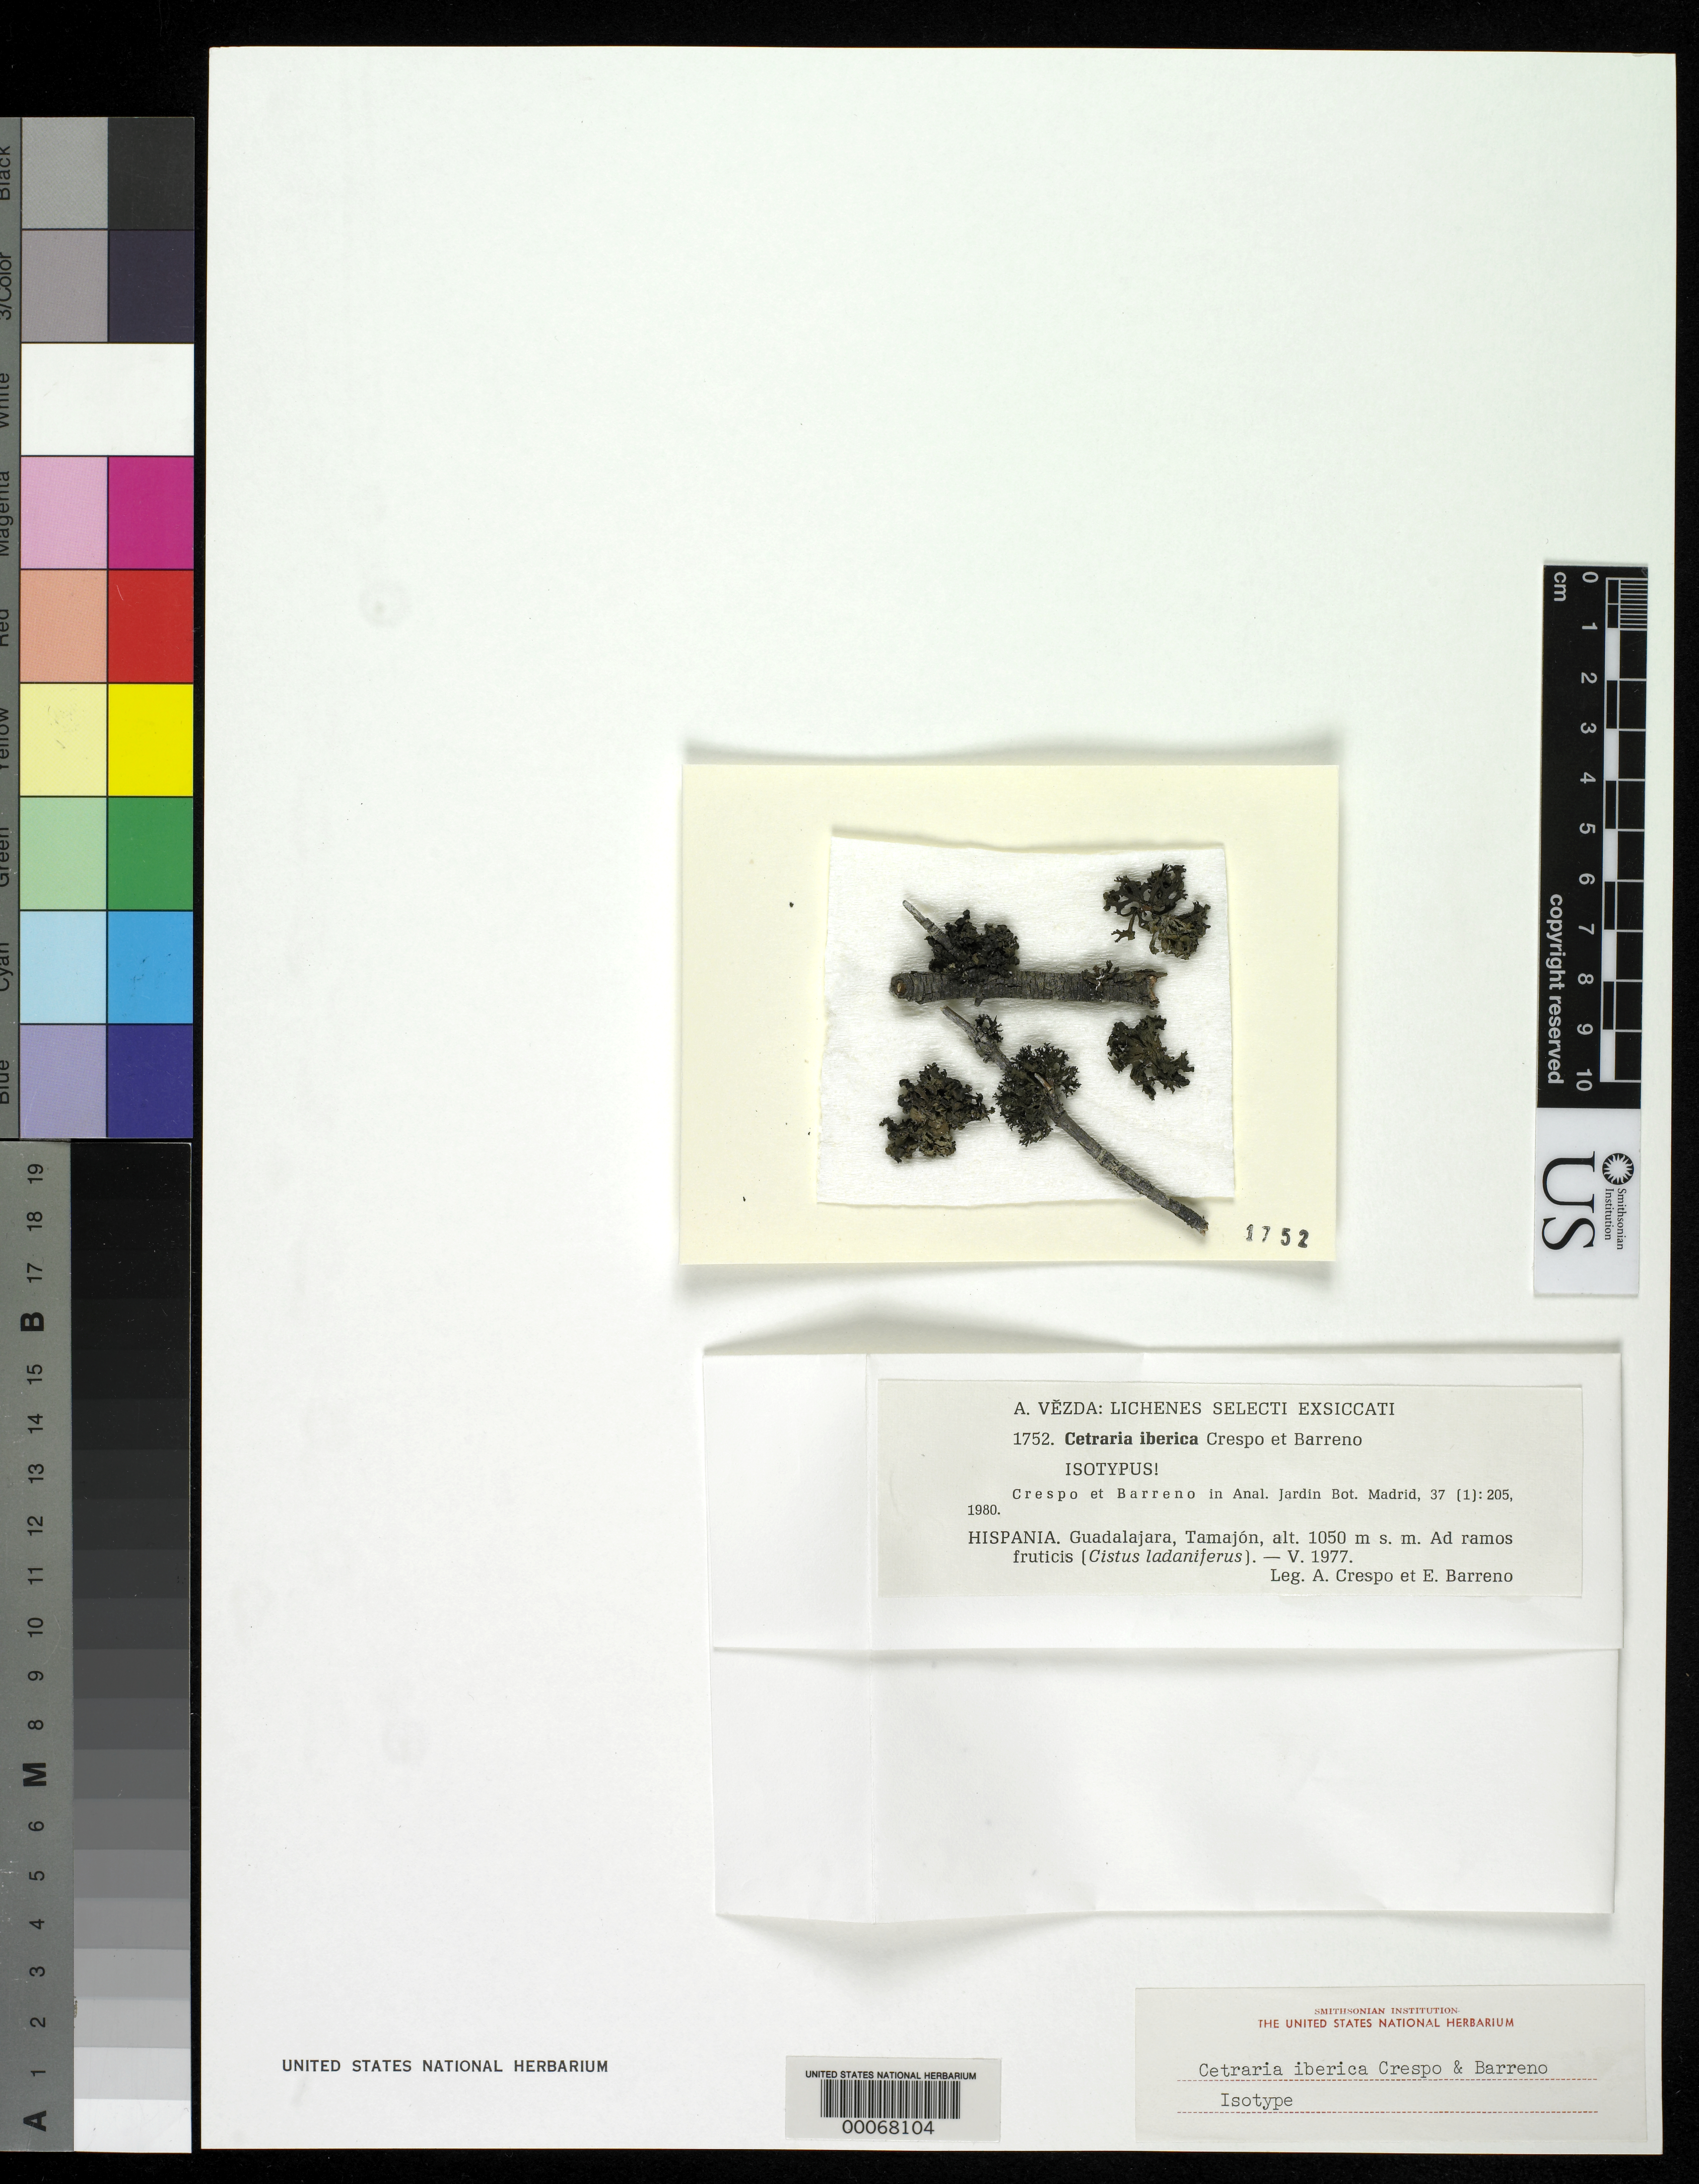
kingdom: Fungi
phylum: Ascomycota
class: Lecanoromycetes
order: Lecanorales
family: Parmeliaceae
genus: Cetraria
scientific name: Cetraria iberica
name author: A.B. Crespo & Barreno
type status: Isotype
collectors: A. Crespo & E. Barreno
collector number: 2238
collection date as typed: May 1977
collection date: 1977-05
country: Spain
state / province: Castilla-La Mancha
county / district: Guadalajara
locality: Near Tamajon.